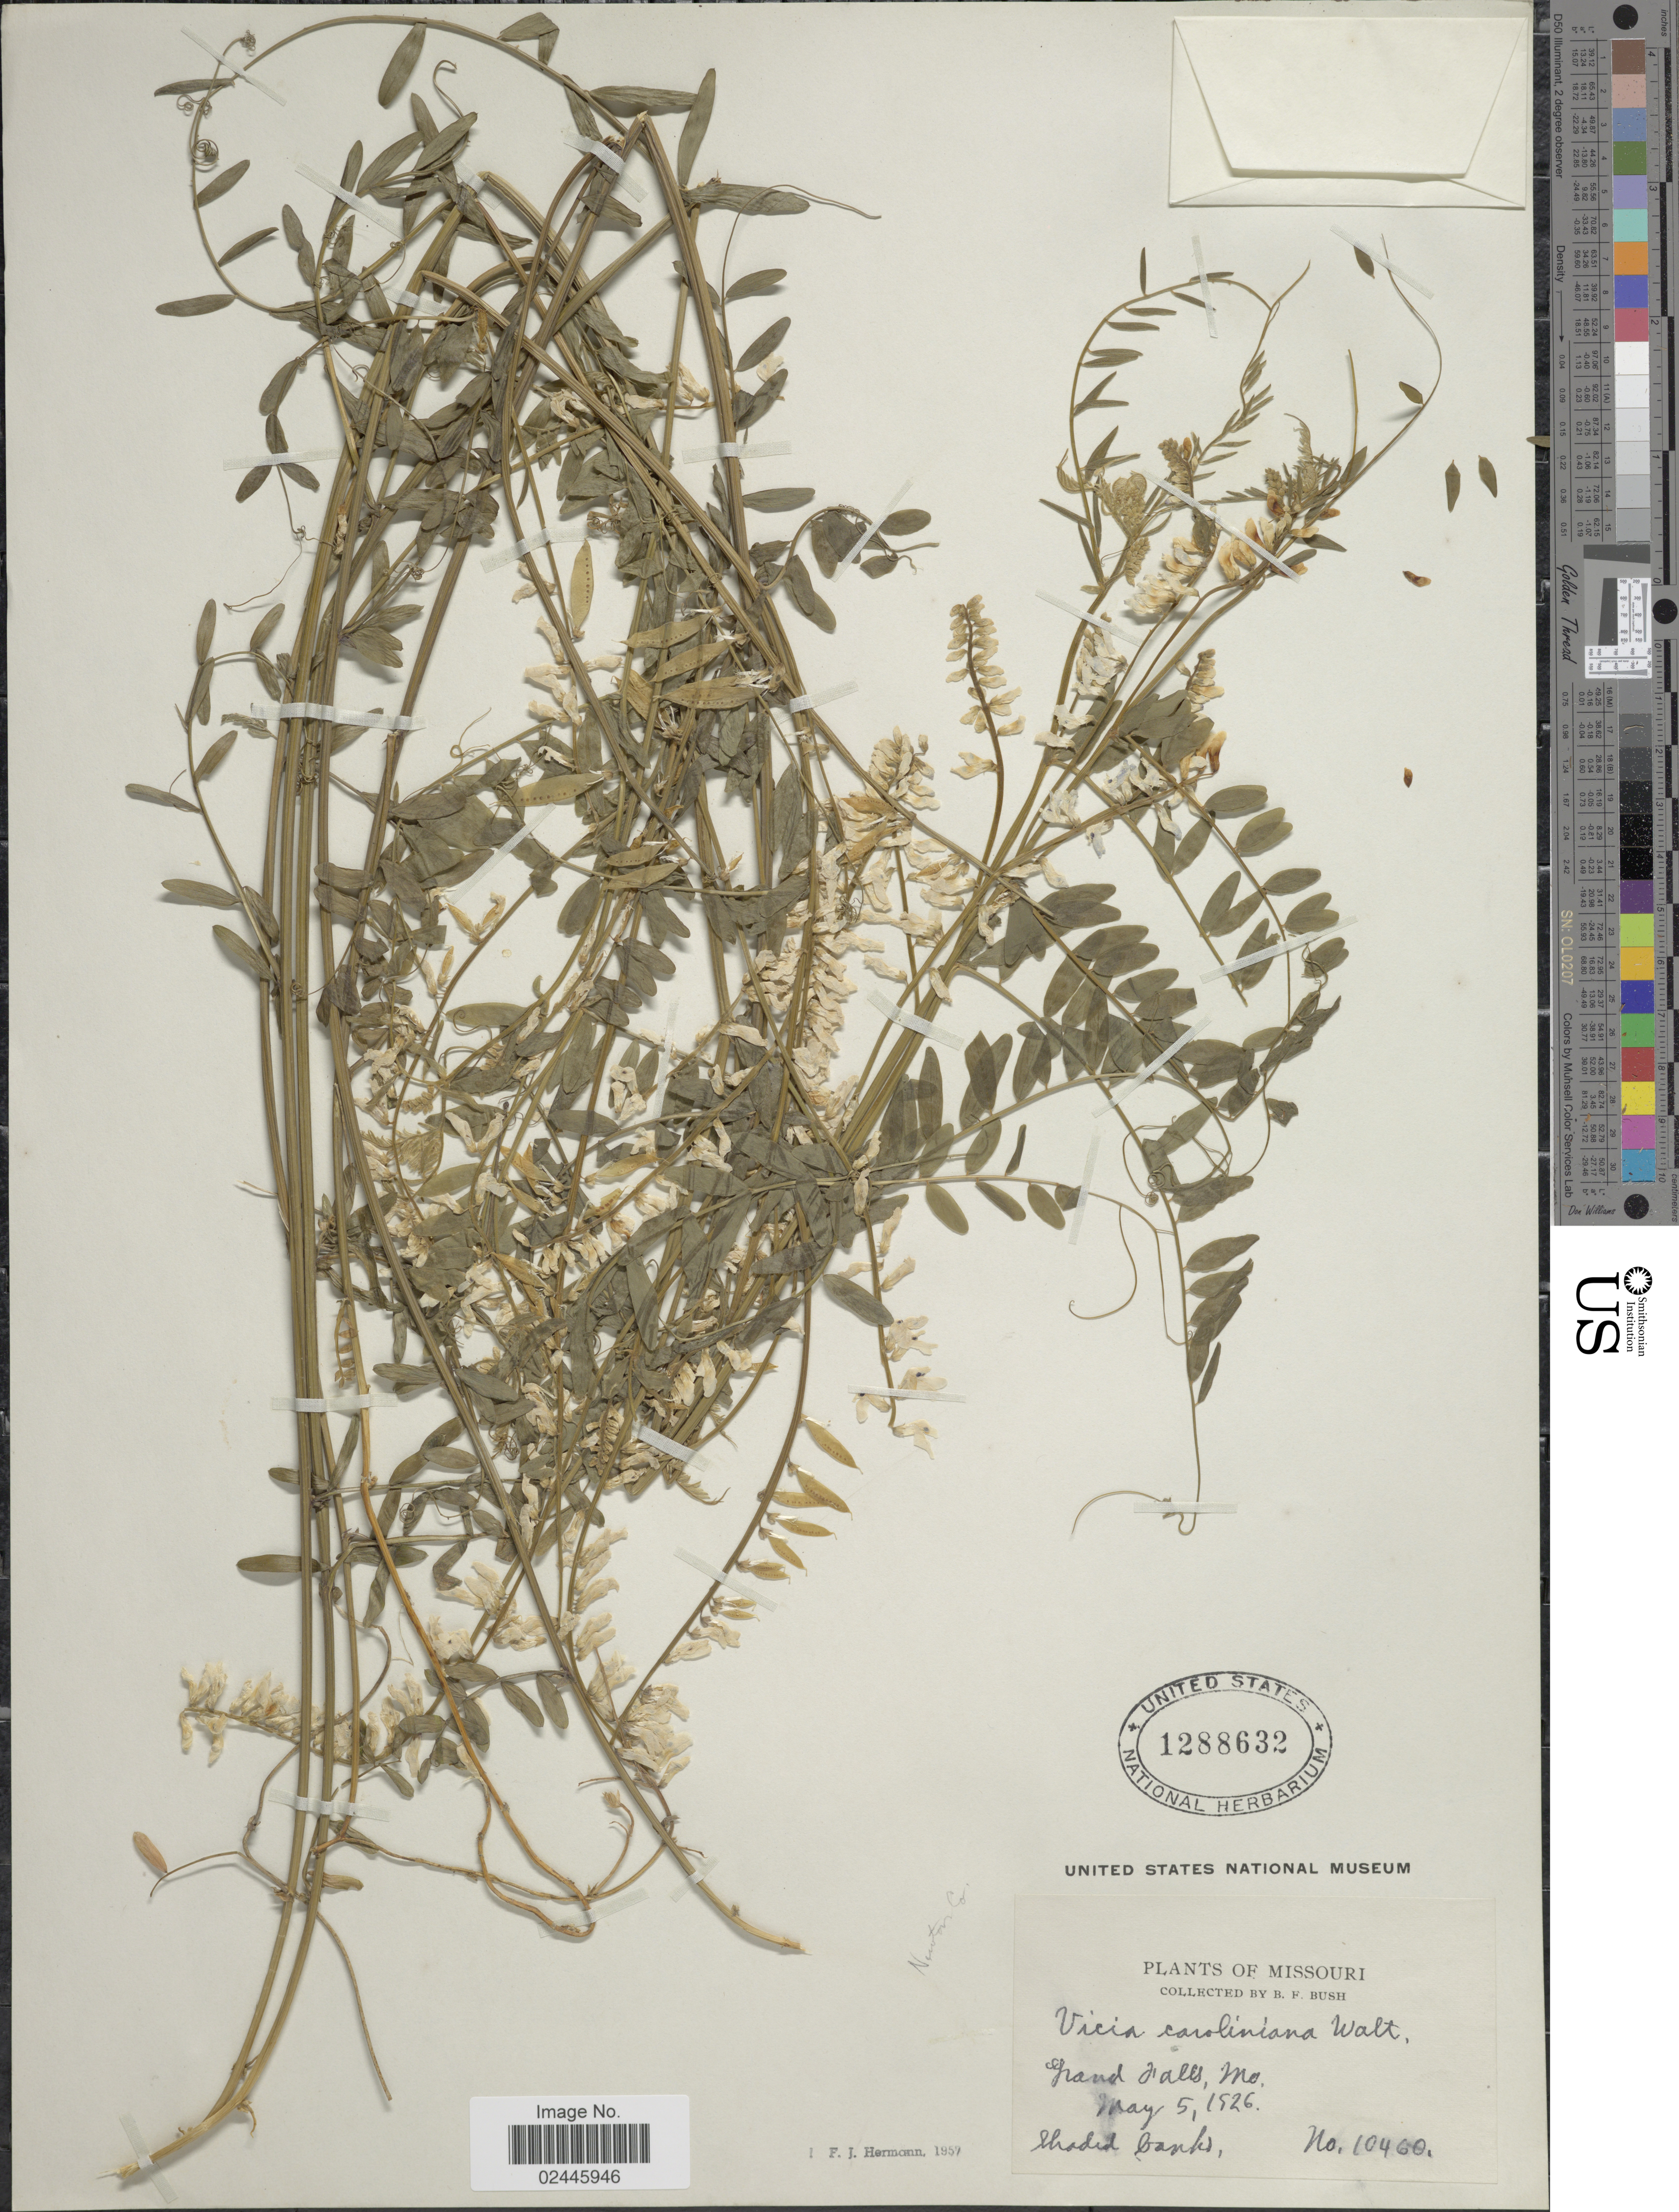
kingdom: Plantae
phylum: Tracheophyta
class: Magnoliopsida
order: Fabales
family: Fabaceae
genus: Vicia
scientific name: Vicia caroliniana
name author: Walter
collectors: B. F. Bush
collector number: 10460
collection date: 1926-05-05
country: United States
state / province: Missouri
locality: Grand Falls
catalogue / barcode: US 1288632